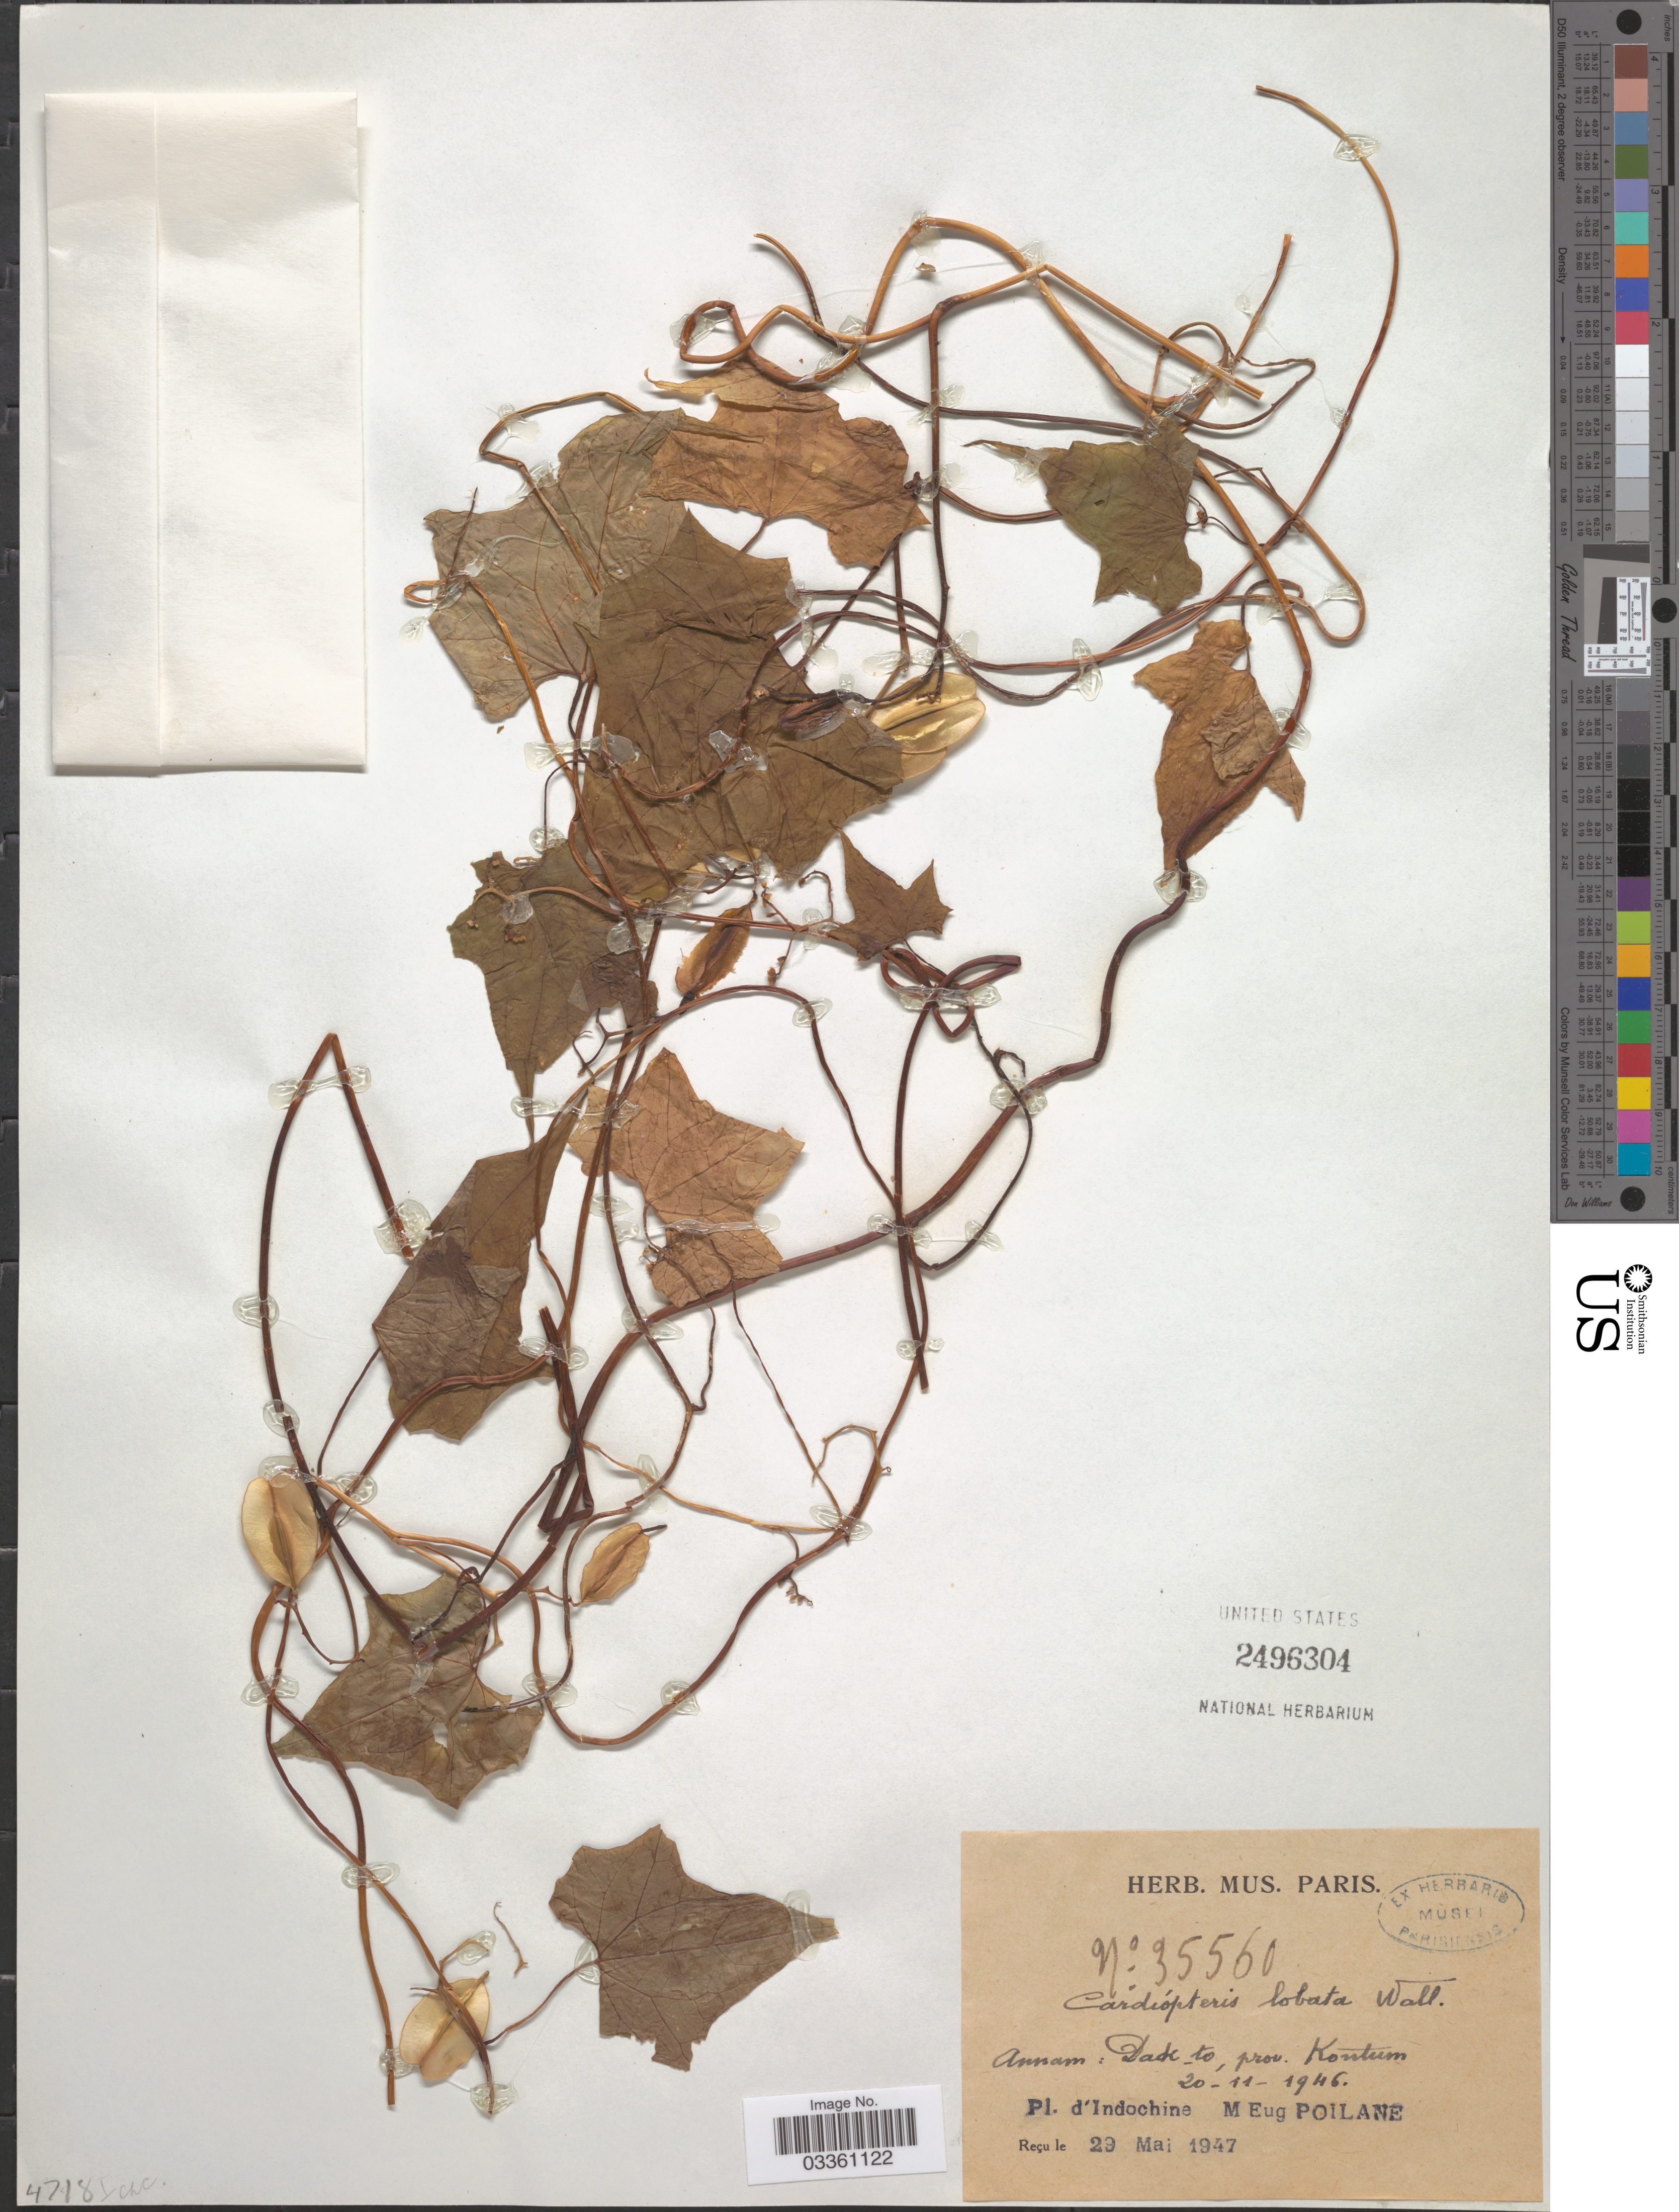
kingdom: Plantae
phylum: Tracheophyta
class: Magnoliopsida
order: Cardiopteridales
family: Cardiopteridaceae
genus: Cardiopteris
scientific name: Cardiopteris lobata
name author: Wall.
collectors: E. Poilane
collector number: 35560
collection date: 1946-11-20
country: Vietnam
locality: Annam: Dak [interpreted] to, prov. Kontum. d'Indochine.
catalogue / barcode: US 2496304